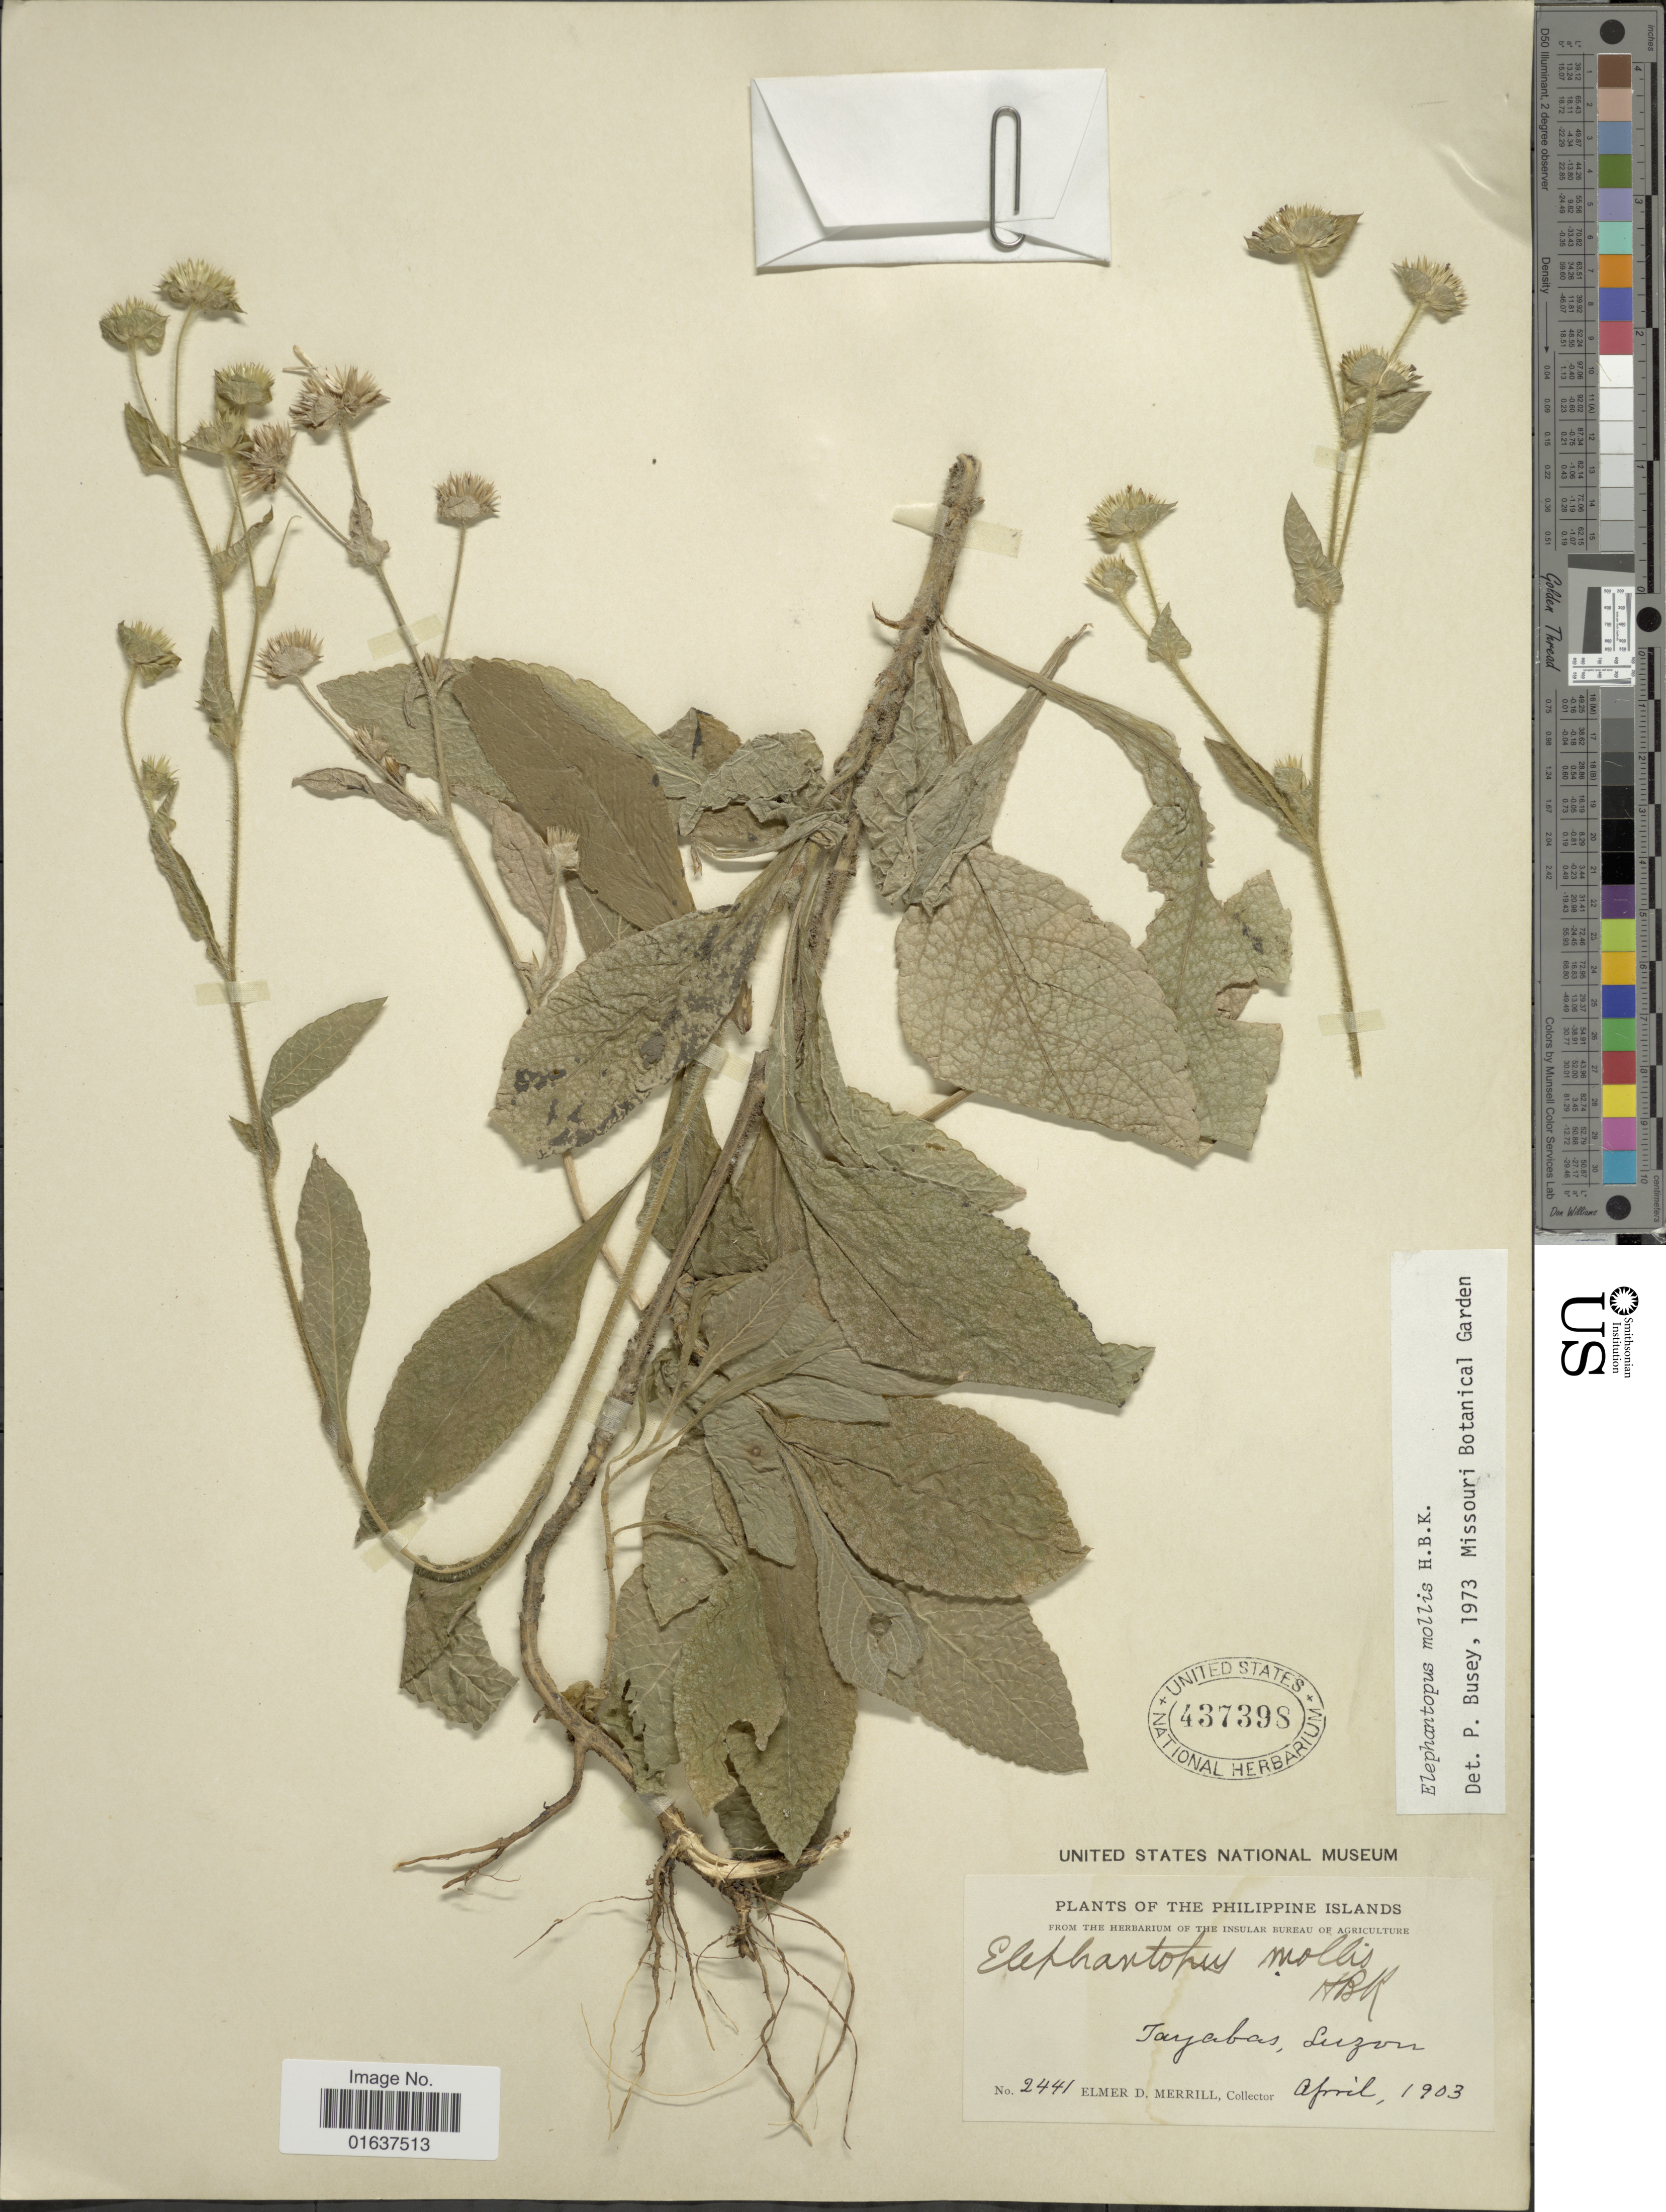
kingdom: Plantae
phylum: Tracheophyta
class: Magnoliopsida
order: Asterales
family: Asteraceae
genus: Elephantopus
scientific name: Elephantopus mollis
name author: Kunth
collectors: E. D. Merrill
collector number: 2441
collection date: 1903-04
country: Philippines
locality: Tayabas, Luzon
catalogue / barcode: US 437398